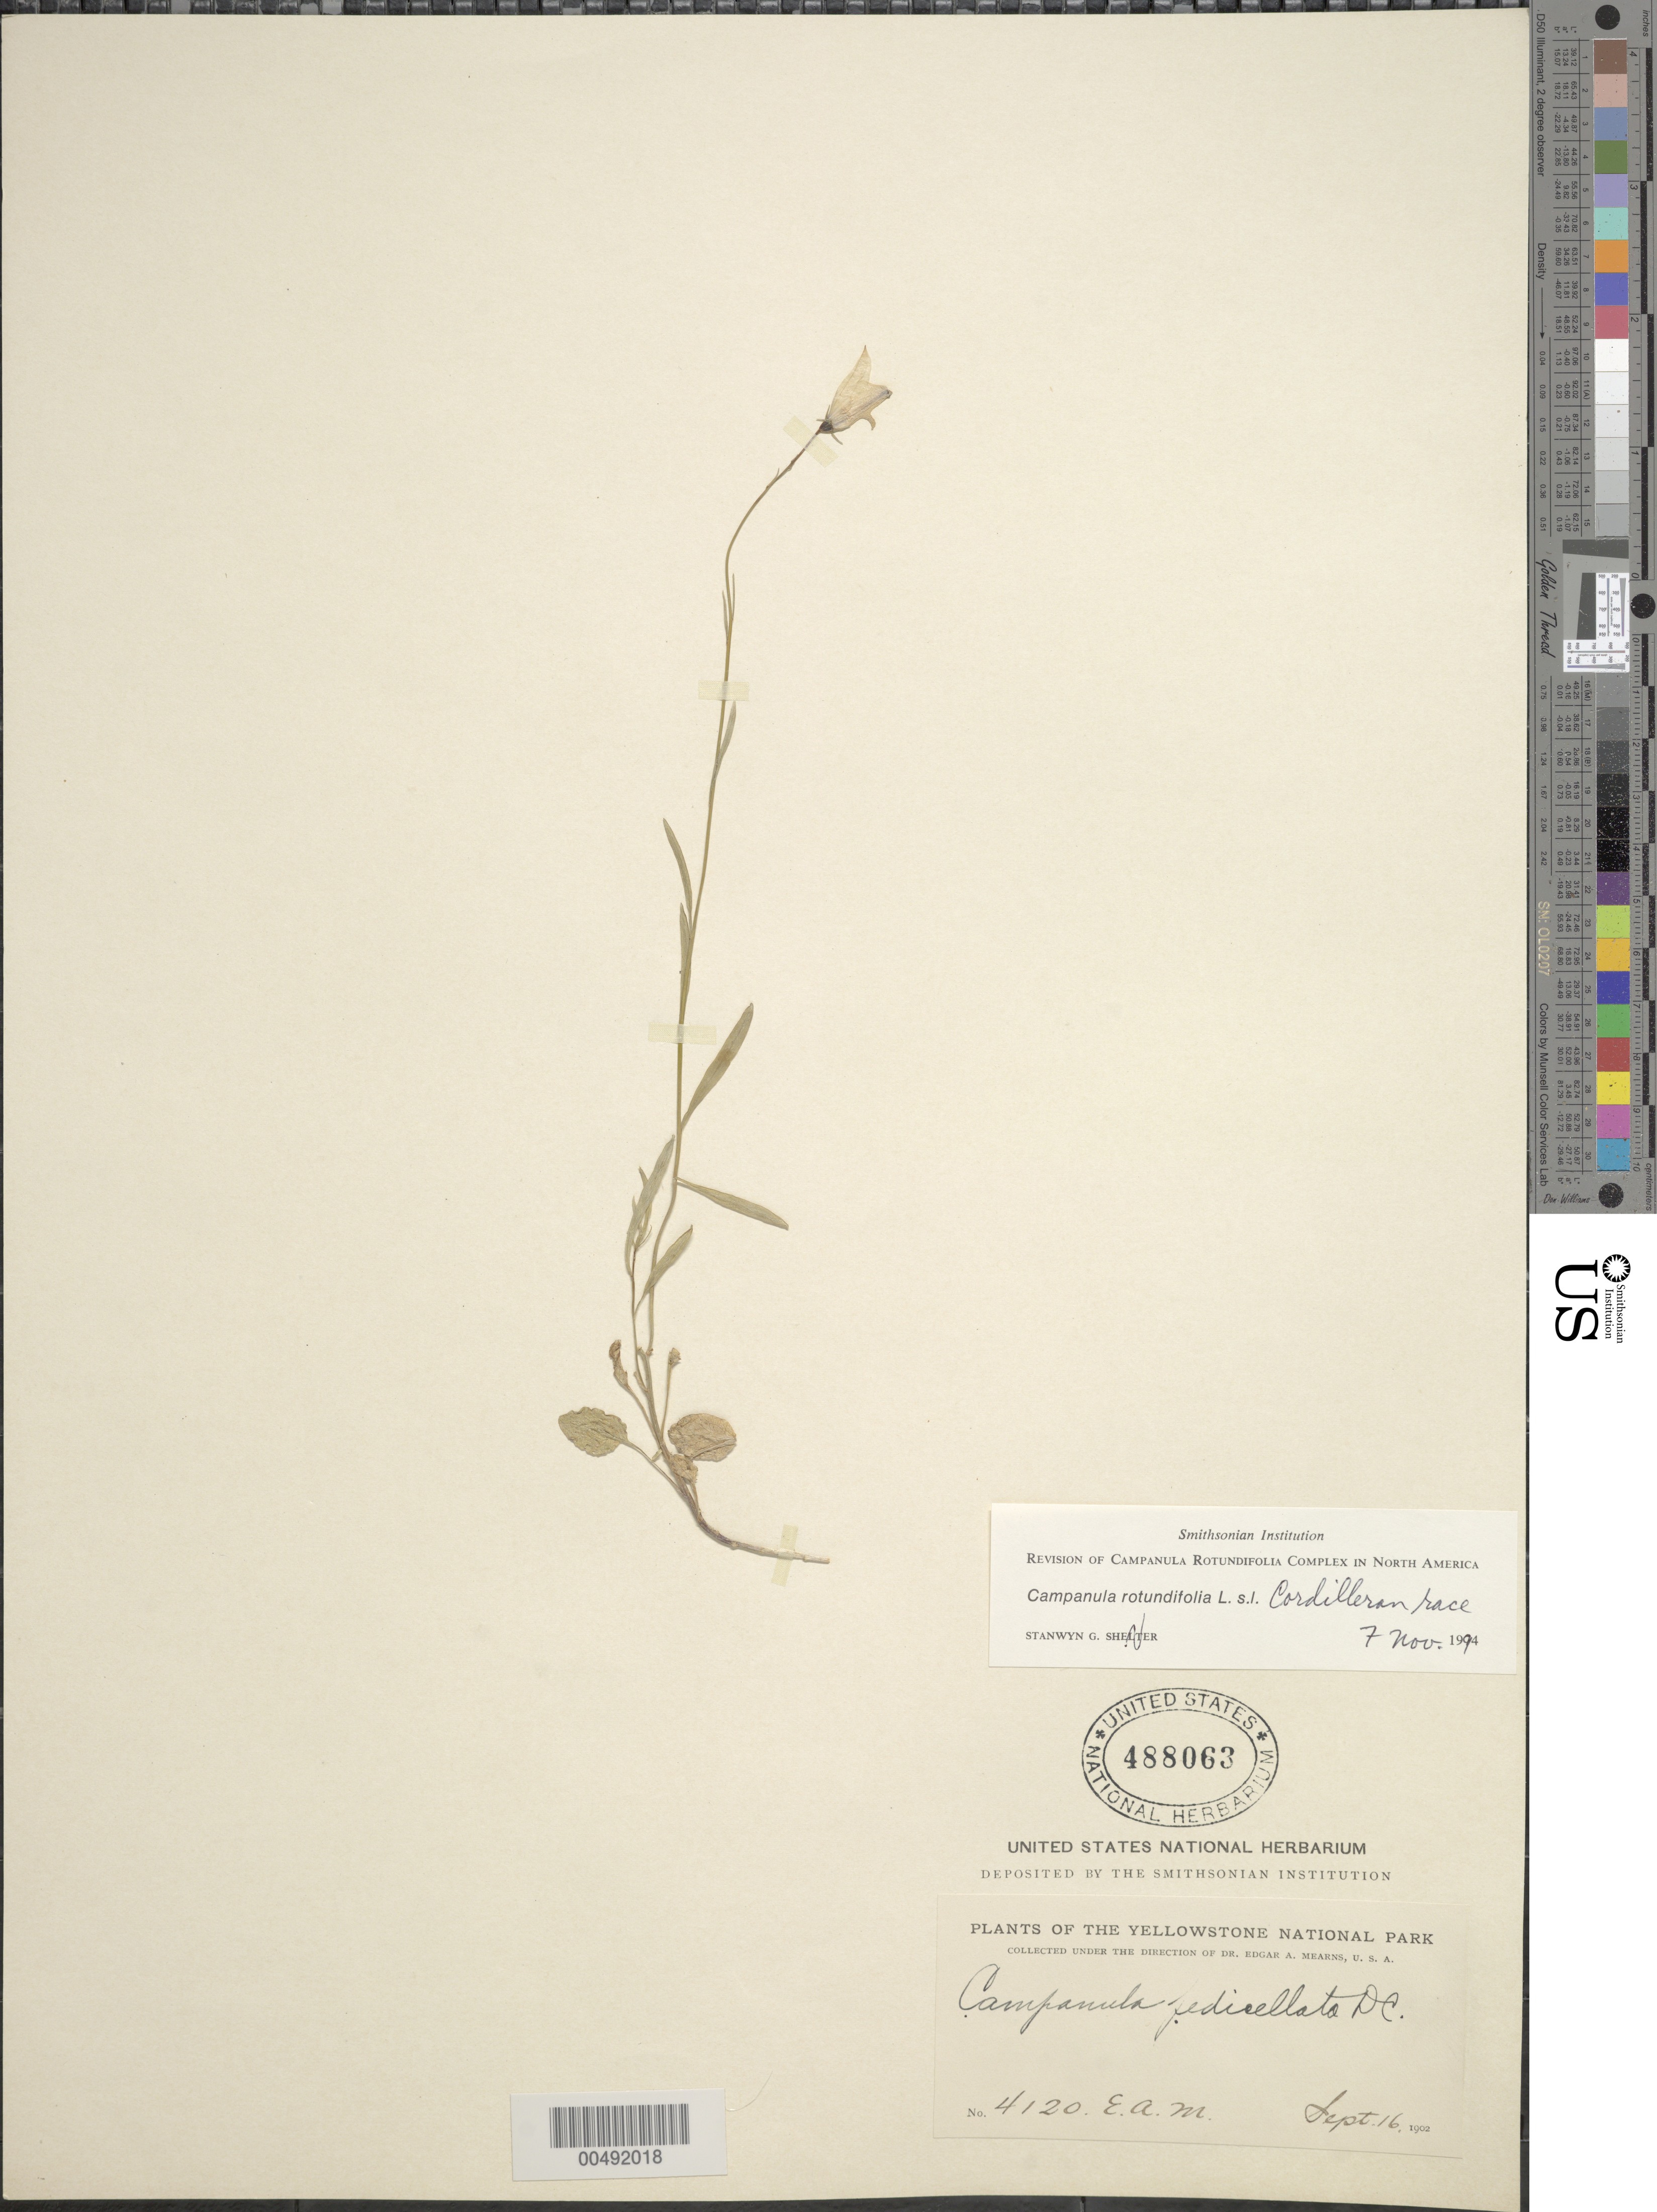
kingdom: Plantae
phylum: Tracheophyta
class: Magnoliopsida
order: Asterales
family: Campanulaceae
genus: Campanula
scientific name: Campanula rotundifolia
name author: L.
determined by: Shetler, Stanwyn G., (US), NMNH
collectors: E. A. Mearns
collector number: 4120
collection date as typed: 16 Sep 1902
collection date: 1902-09-16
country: United States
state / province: Wyoming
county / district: Park / Teton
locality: Yellowstone National Park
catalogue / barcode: US 488063